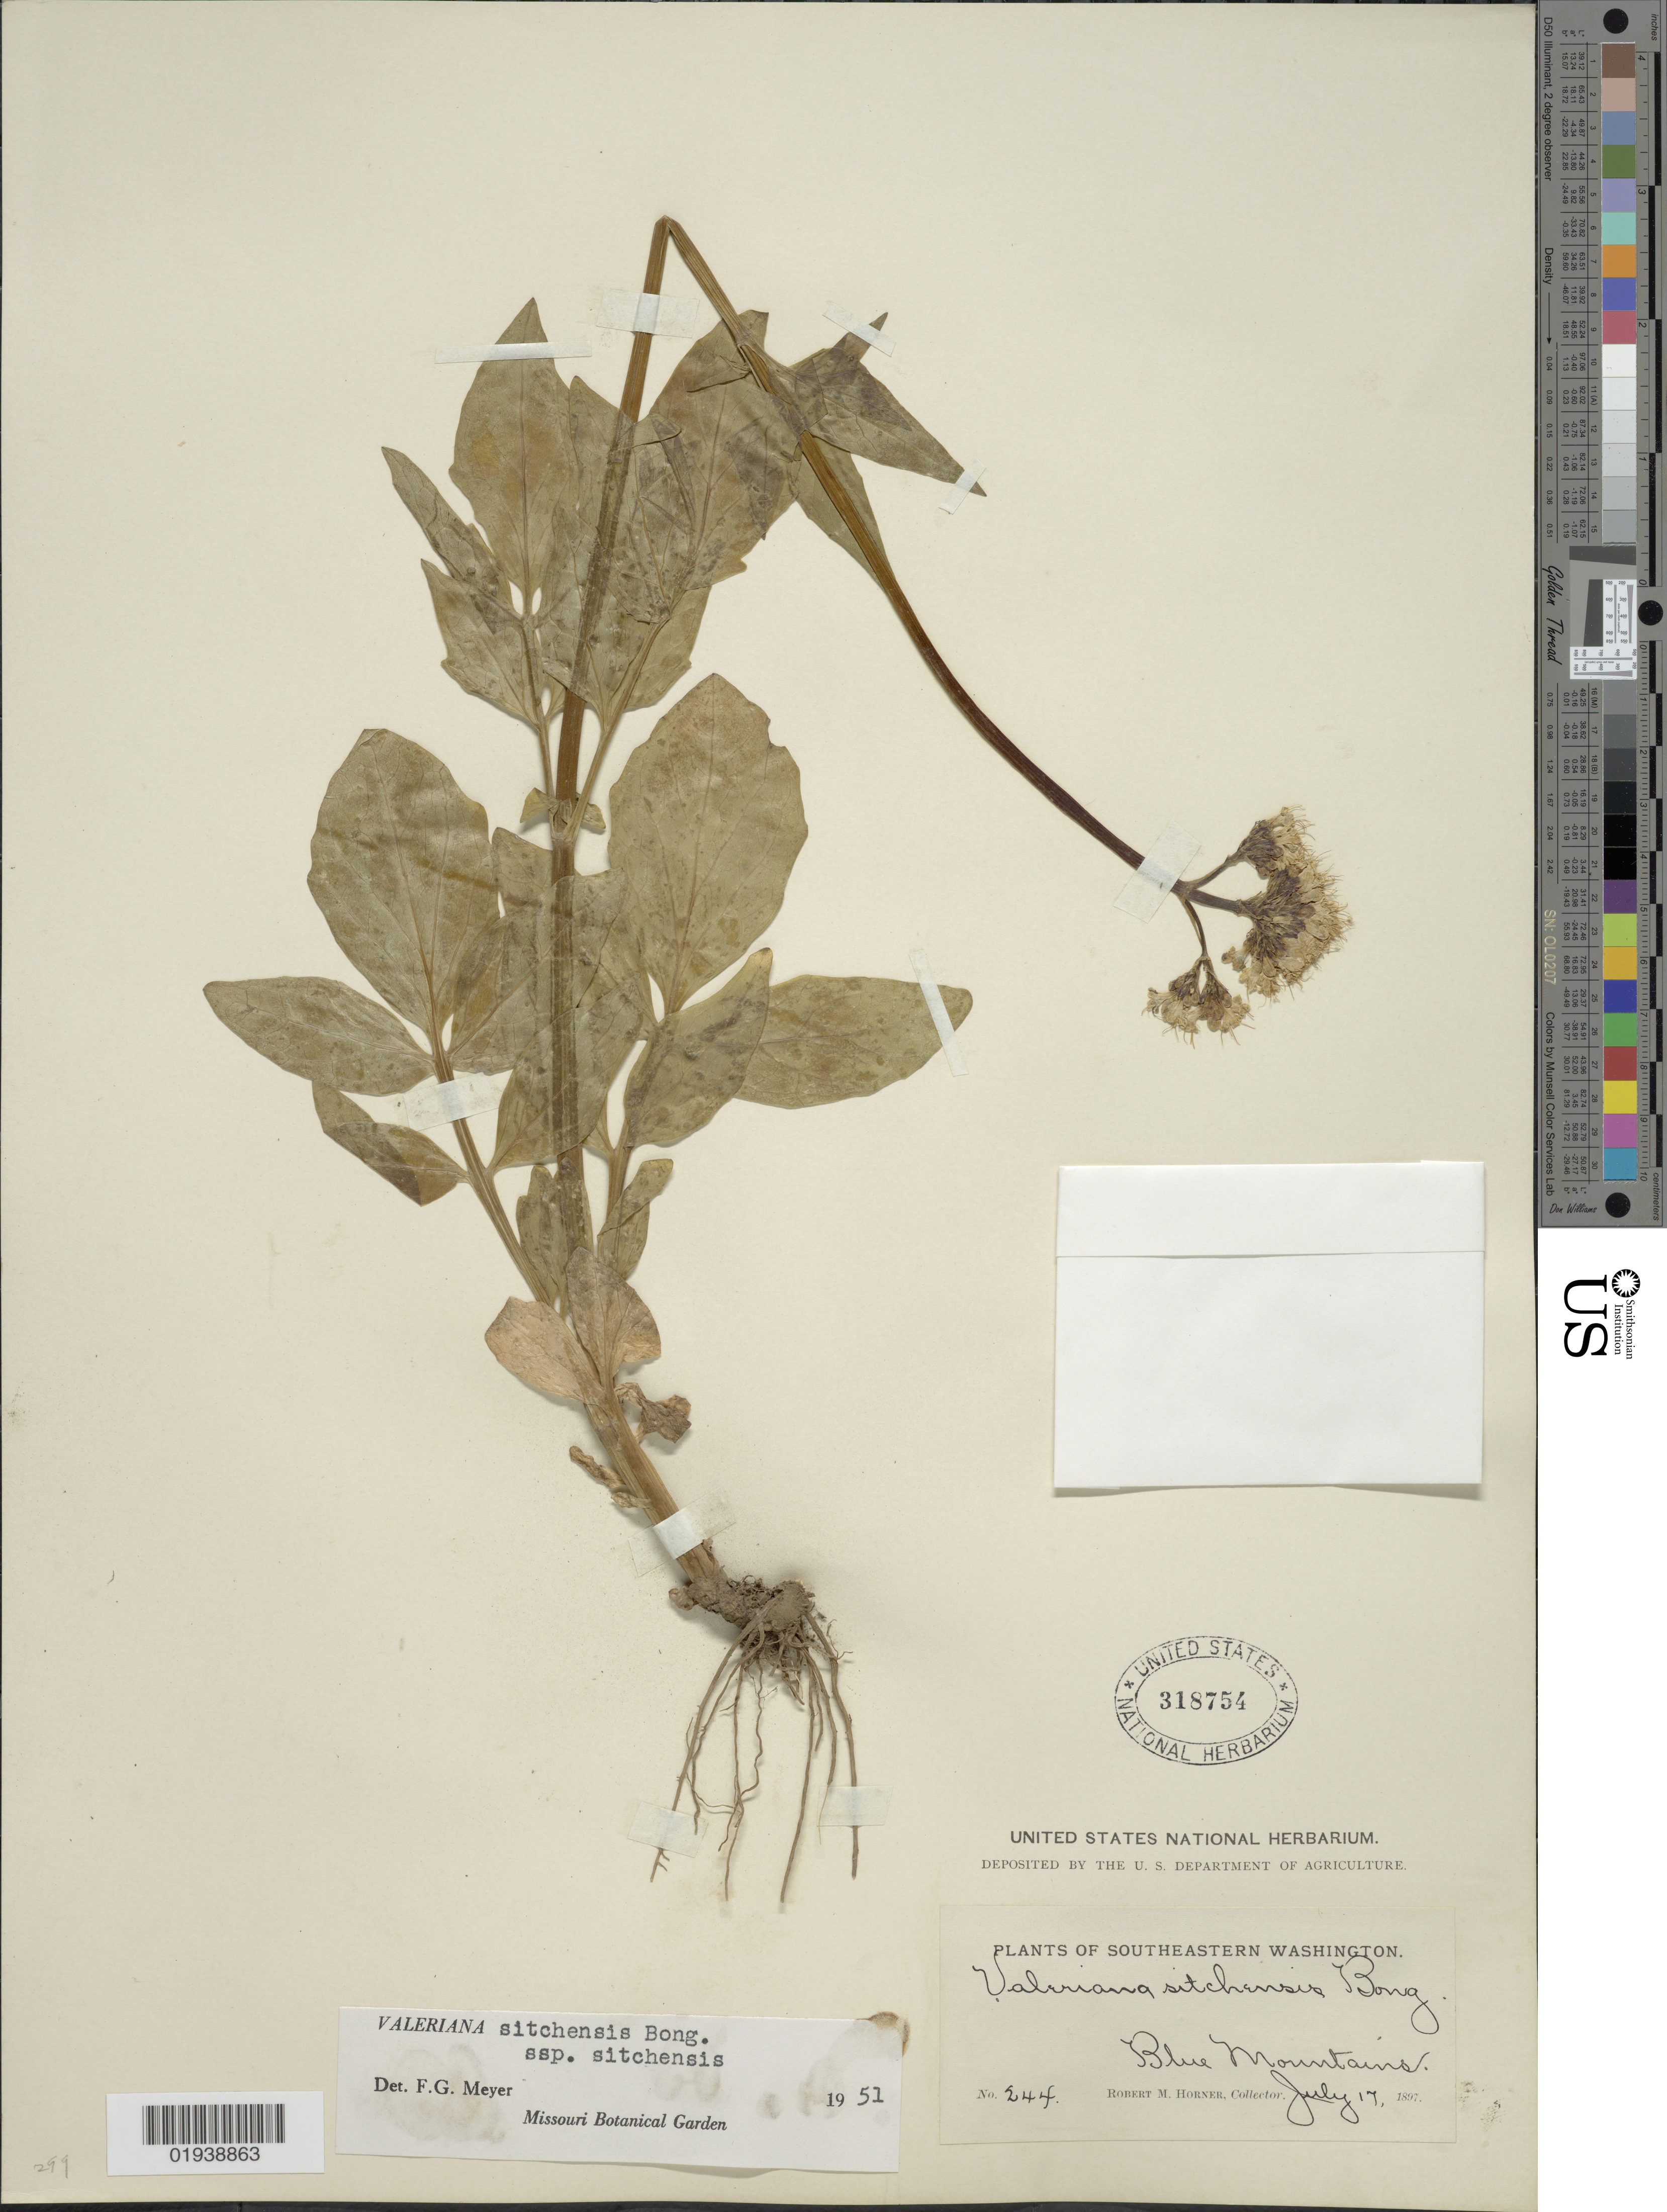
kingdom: Plantae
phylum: Tracheophyta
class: Magnoliopsida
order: Dipsacales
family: Caprifoliaceae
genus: Valeriana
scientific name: Valeriana sitchensis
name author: Bong.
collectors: R. Horner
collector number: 244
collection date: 1897-07-17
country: United States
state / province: Washington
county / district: Clallam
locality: Southeastern Washington, Blue Mountains.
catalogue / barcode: US 318754